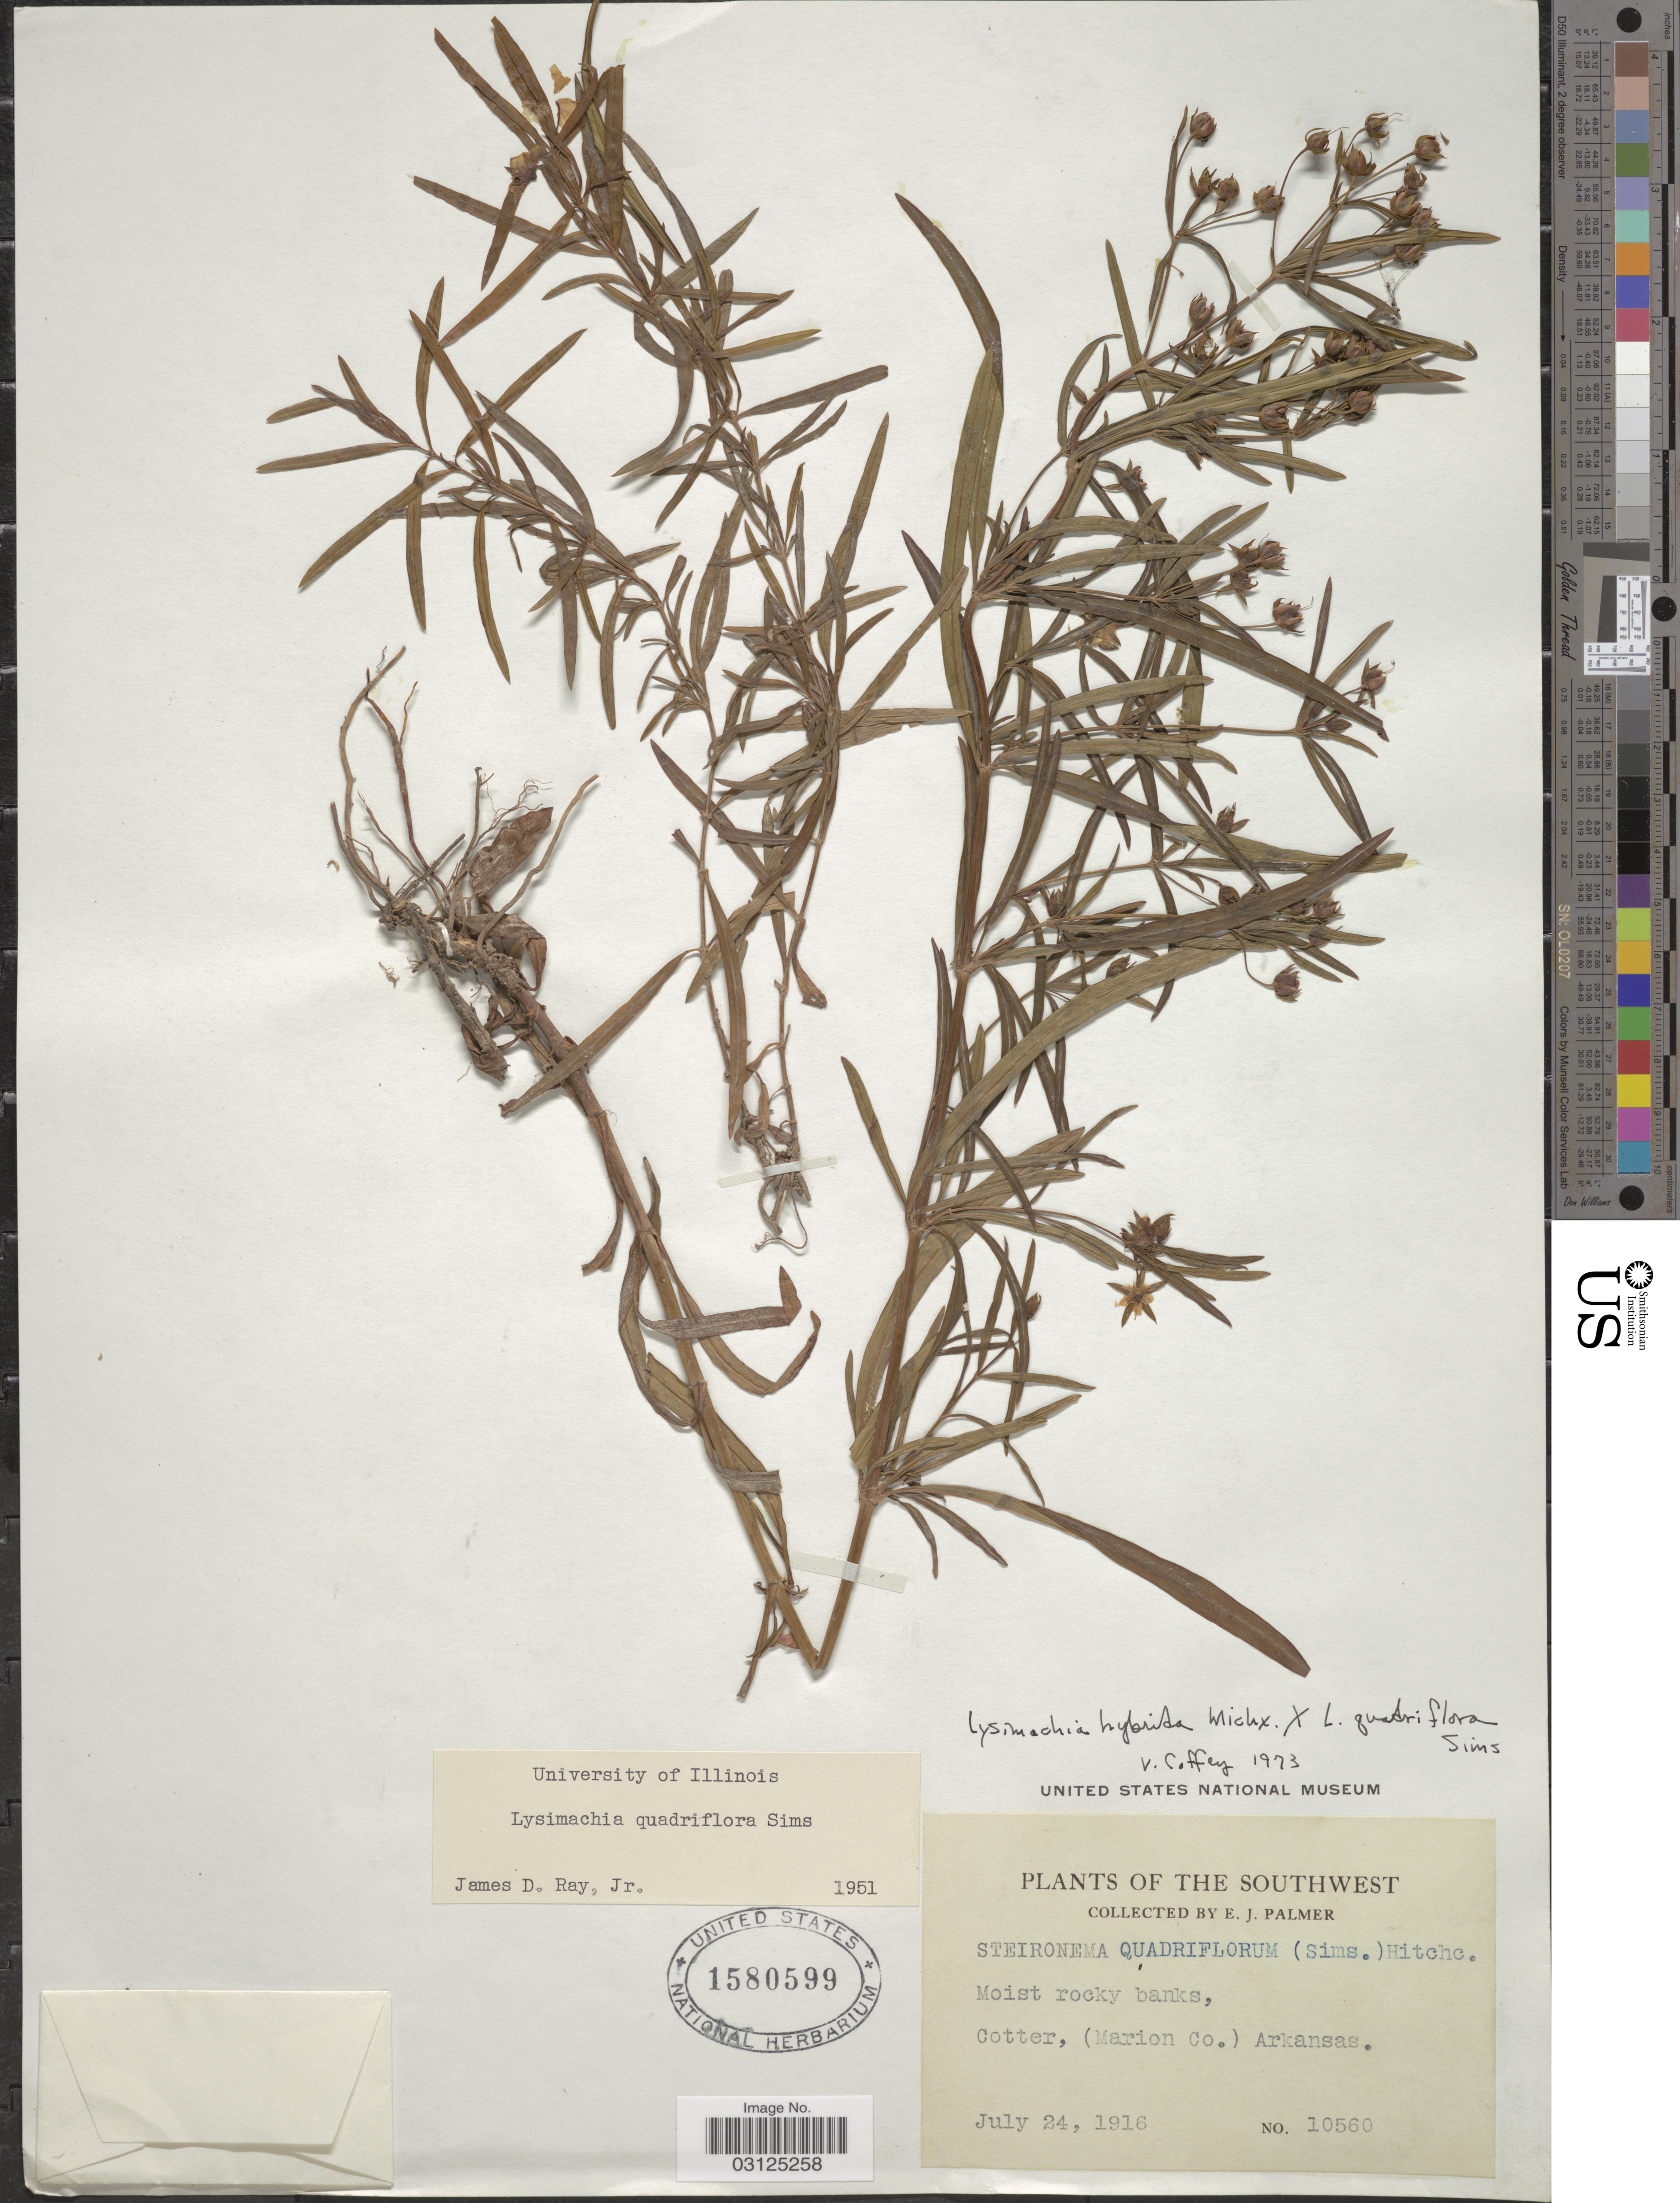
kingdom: Plantae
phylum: Tracheophyta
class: Magnoliopsida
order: Ericales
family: Primulaceae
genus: Lysimachia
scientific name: Lysimachia hybrida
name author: Michx.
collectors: E. J. Palmer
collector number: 10560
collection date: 1916-07-24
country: United States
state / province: Arkansas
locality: The Southwest, Cotter, (Marion Co.).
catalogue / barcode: US 1580599